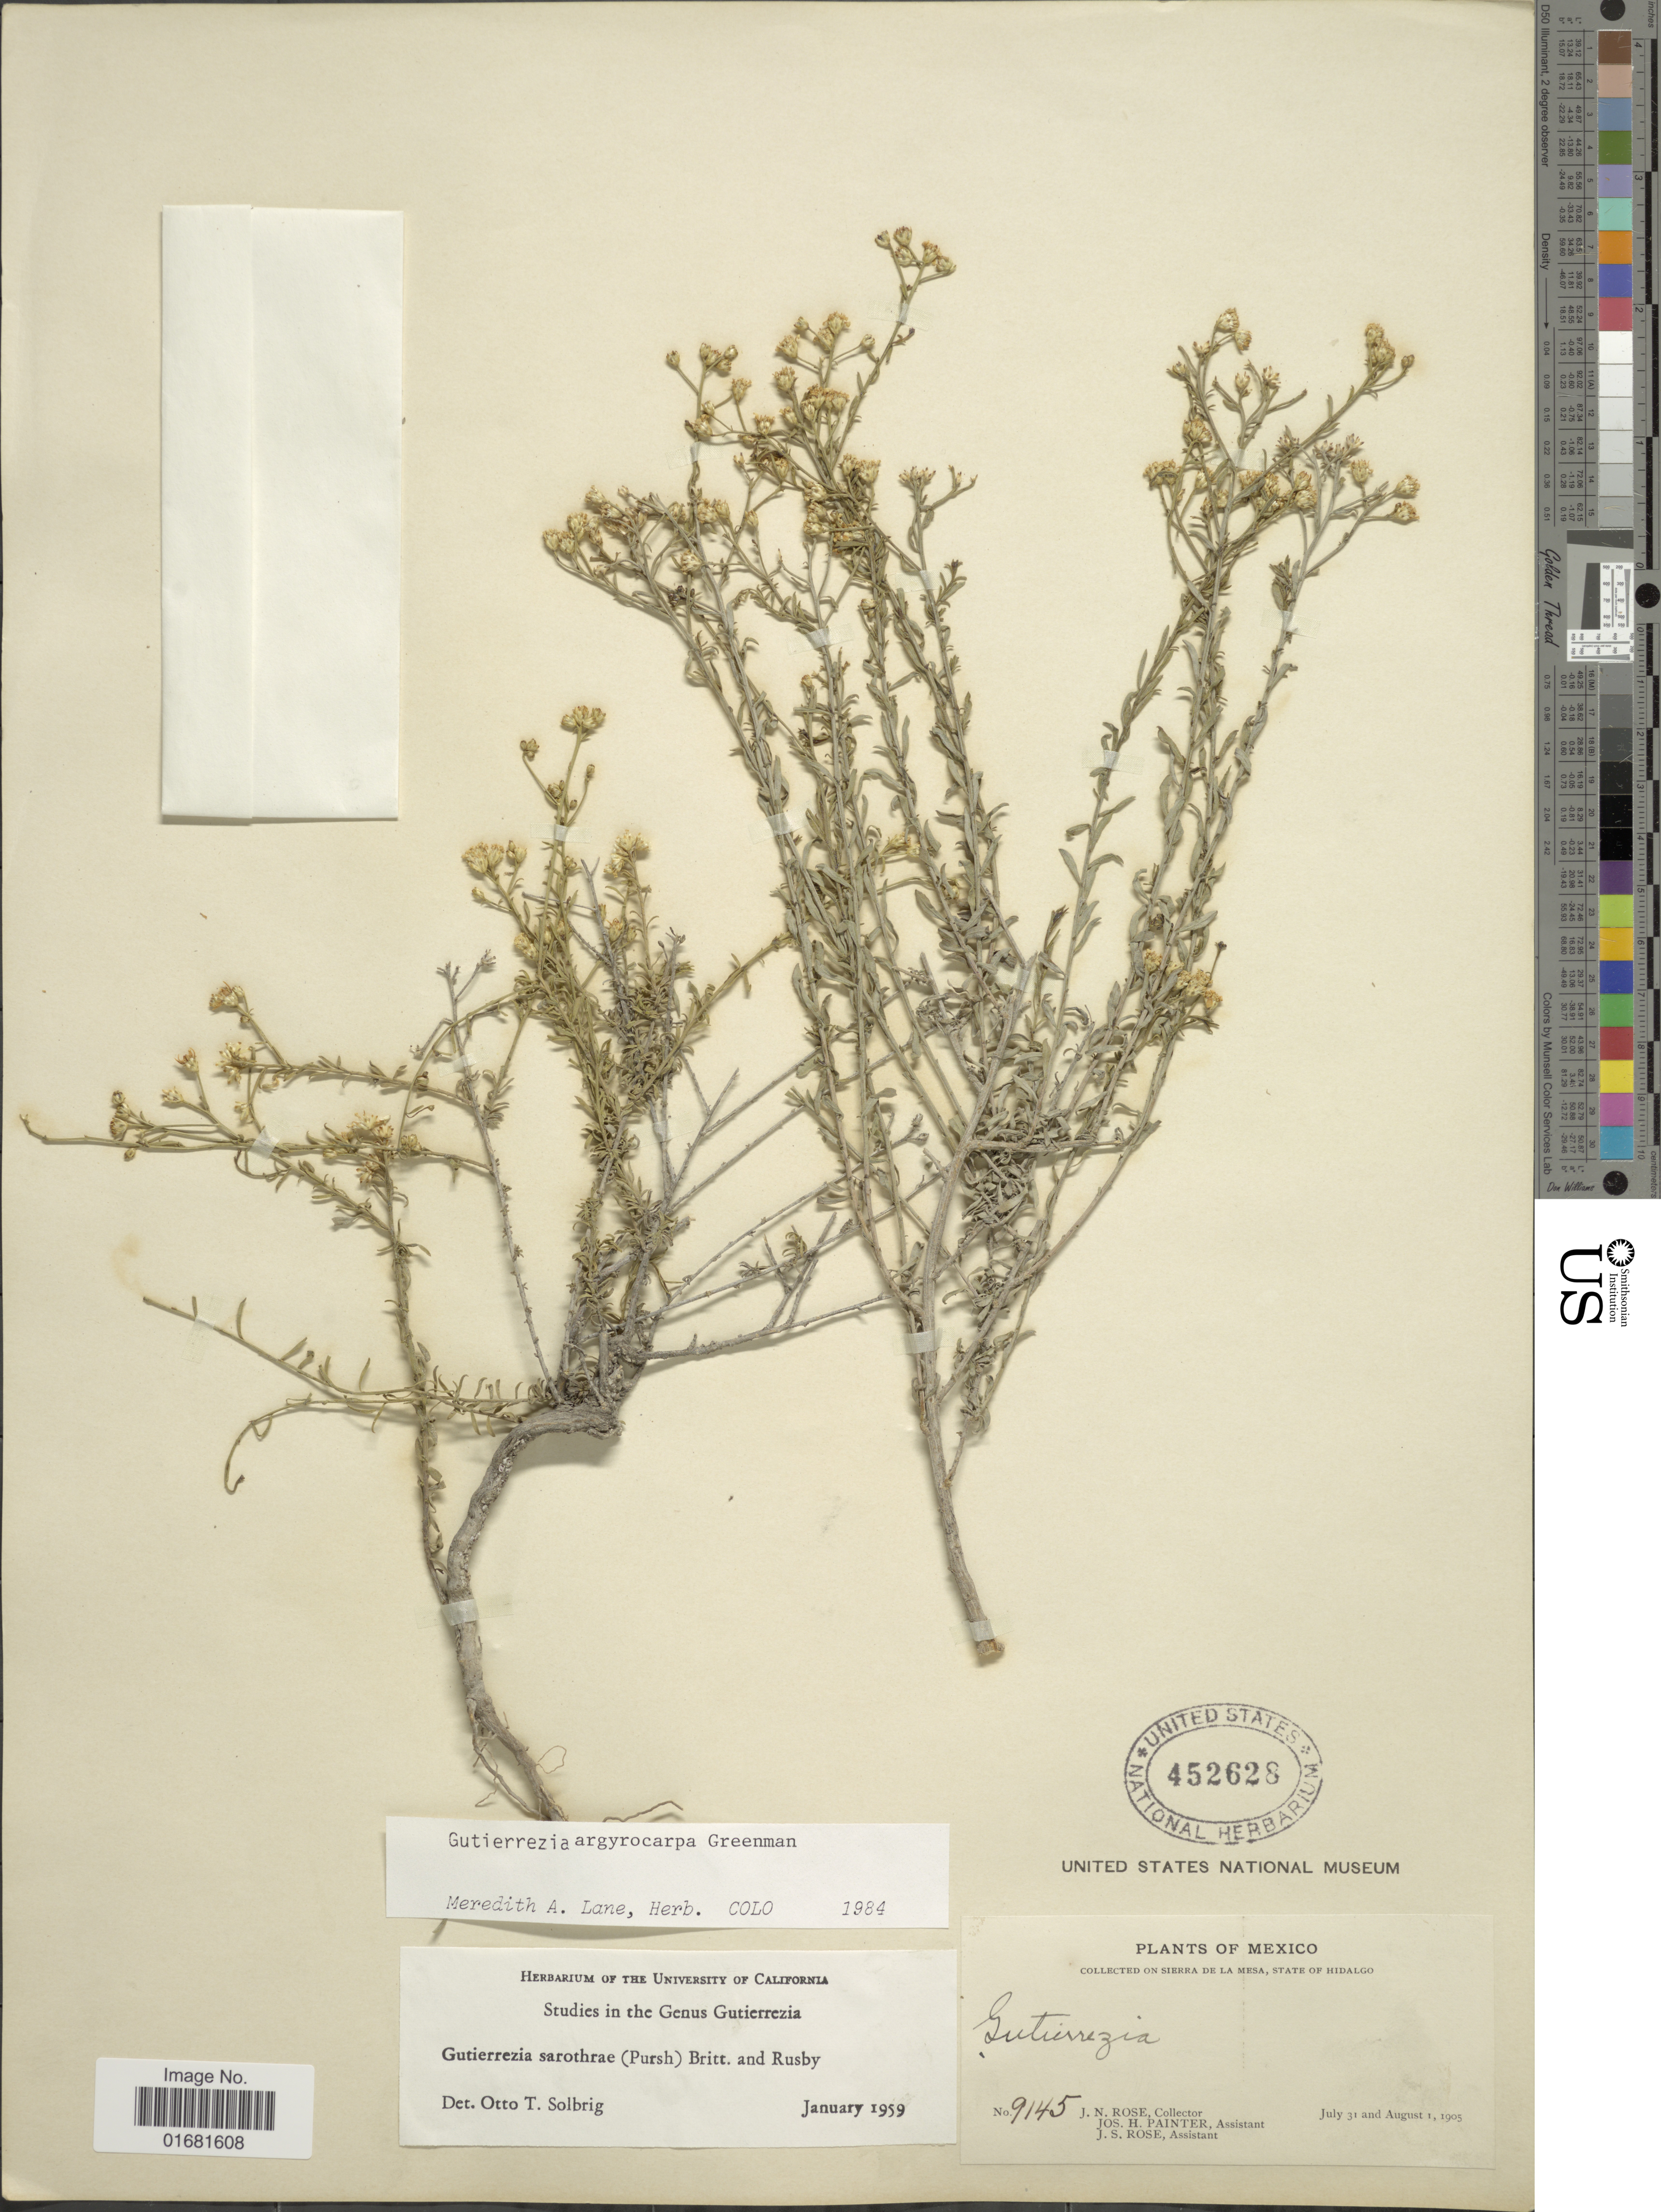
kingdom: Plantae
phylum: Tracheophyta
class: Magnoliopsida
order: Asterales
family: Asteraceae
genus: Gutierrezia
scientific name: Gutierrezia argyrocarpa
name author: Greenm.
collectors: J. N. Rose, J. H. Painter & J. S. Rose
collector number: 9145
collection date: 1905-07-31/1905-08-01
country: Mexico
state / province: Hidalgo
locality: Mexico. Sierra de La Mesa, State of Hidalgo.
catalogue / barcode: US 452628